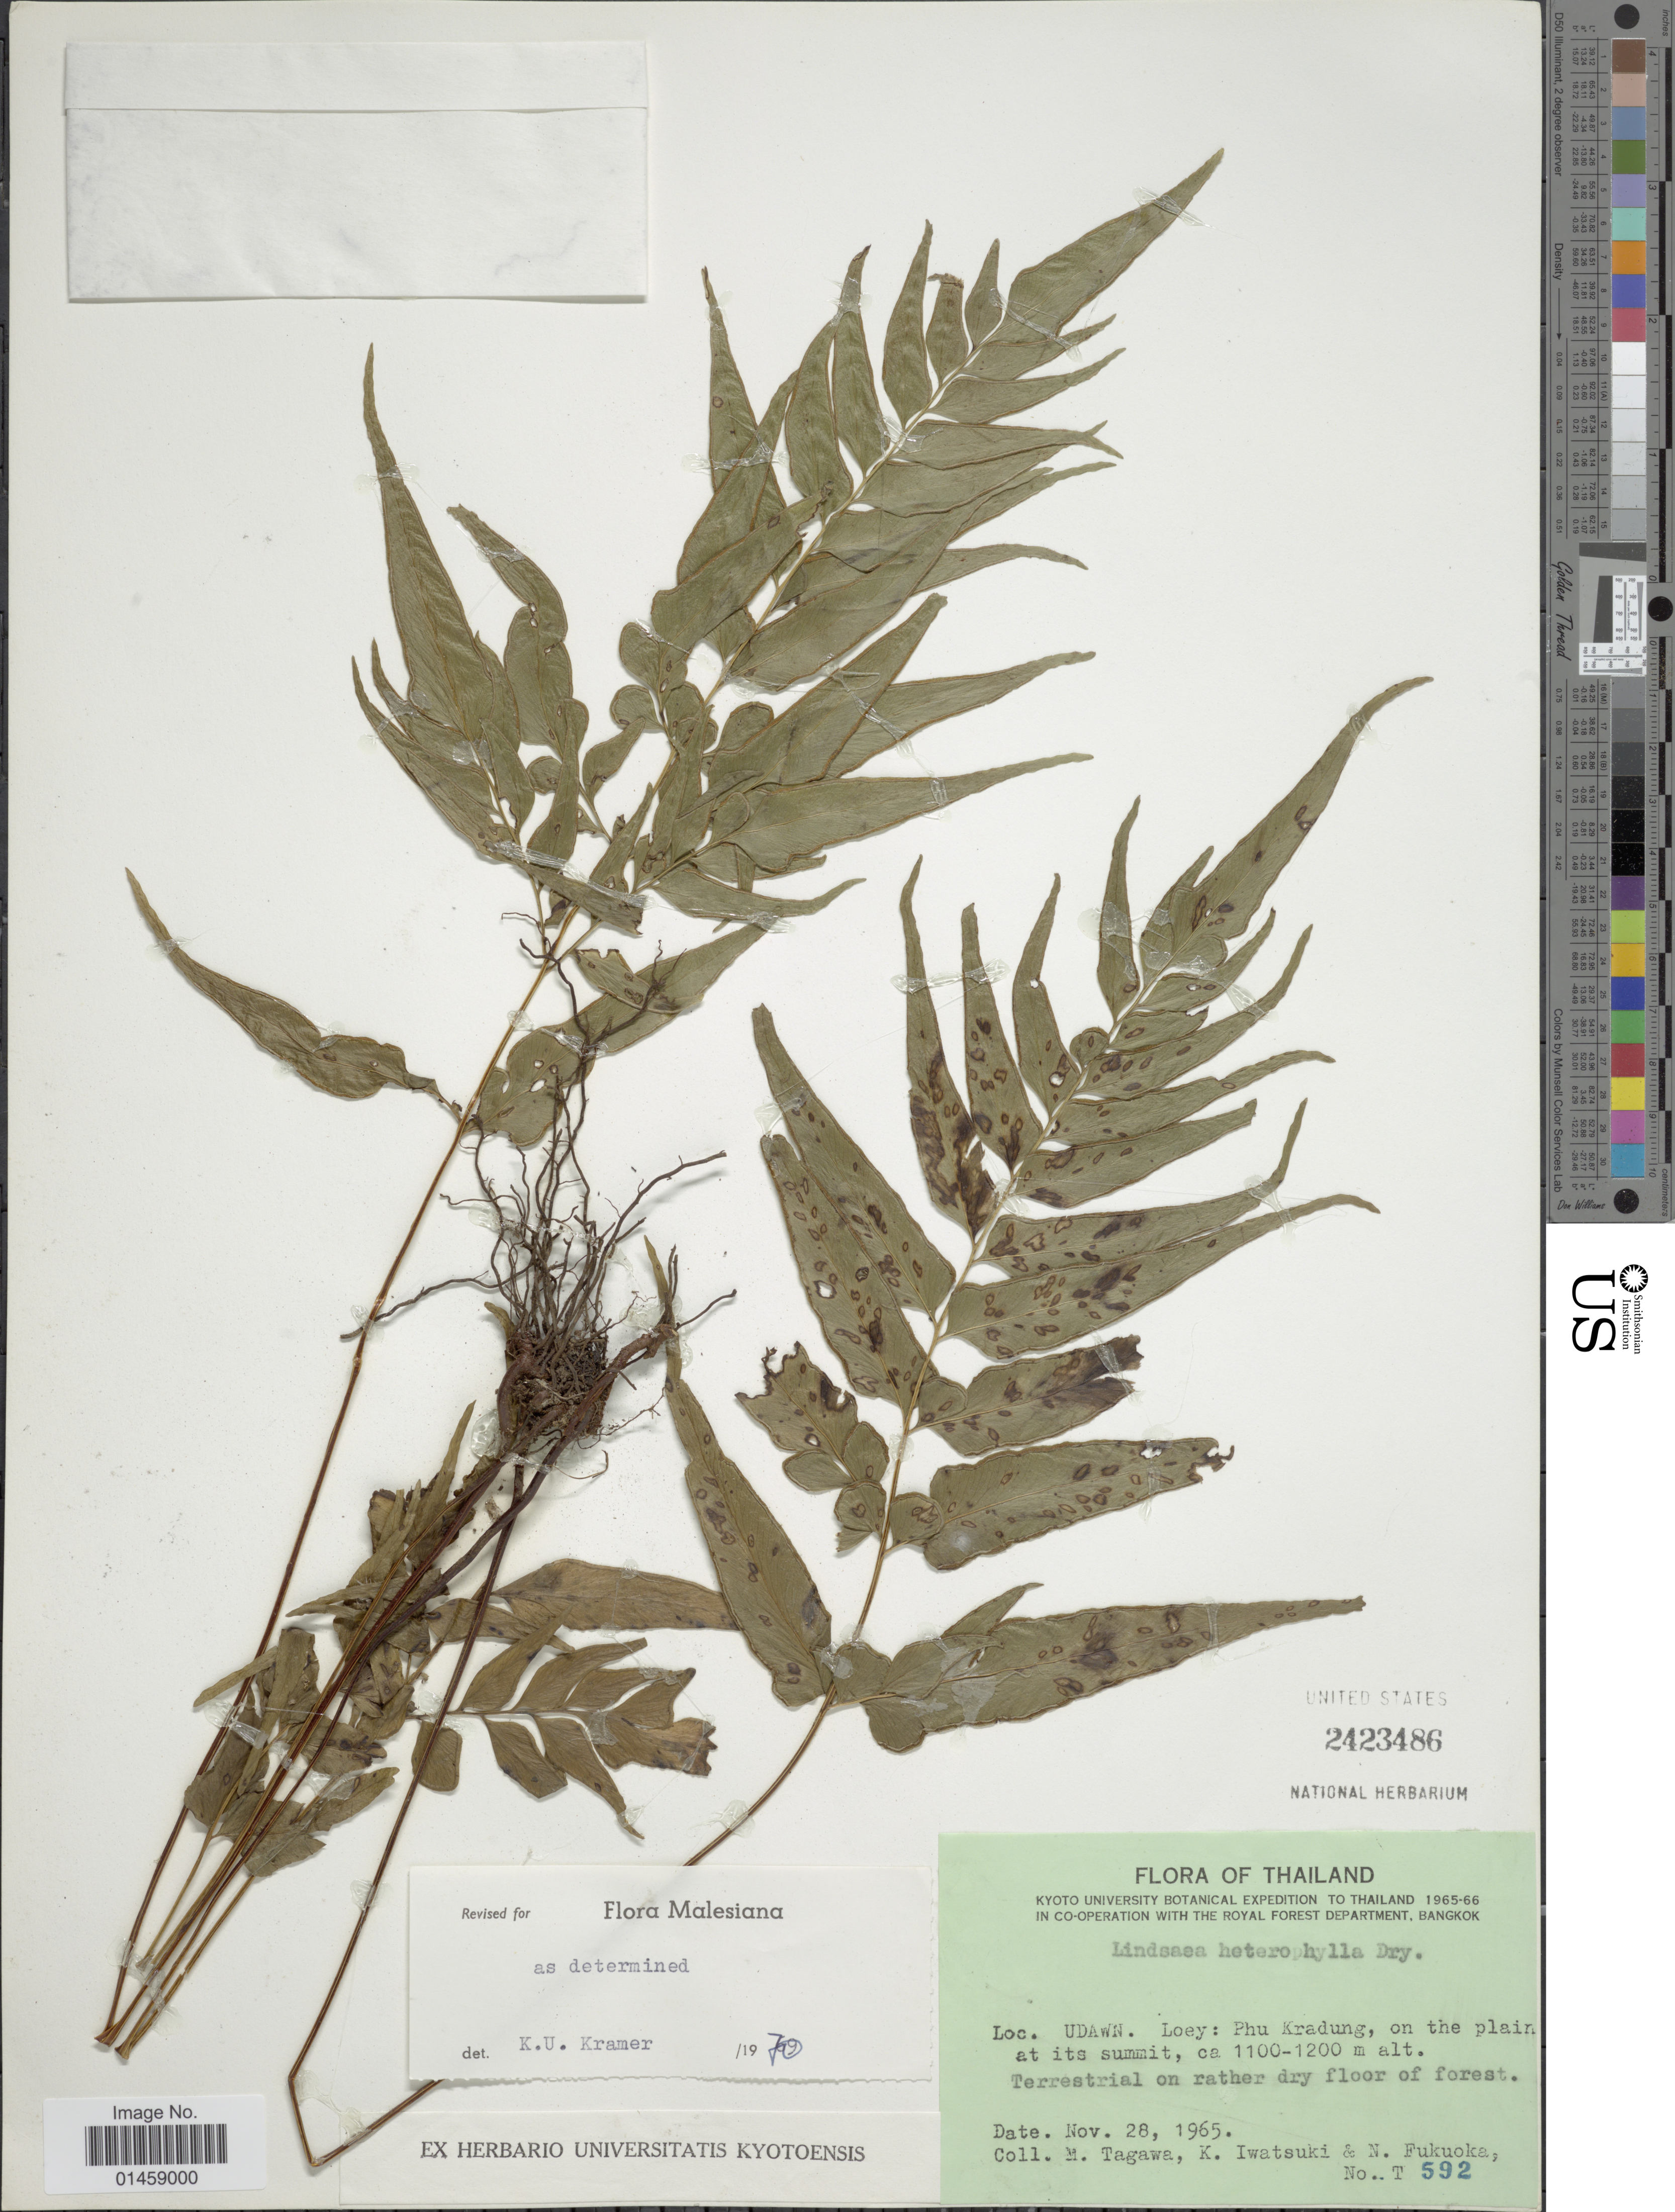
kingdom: Plantae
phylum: Tracheophyta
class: Polypodiopsida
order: Polypodiales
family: Lindsaeaceae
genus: Lindsaea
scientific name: Lindsaea heterophylla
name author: Dryand.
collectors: M. Tagawa, K. Iwatsuki & N. Fukuoka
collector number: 592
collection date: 1965-11-28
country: Thailand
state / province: Loei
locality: Udawn, Loey: Phu Kradung, on the plain at its summit.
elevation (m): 1100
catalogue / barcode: US 2423486